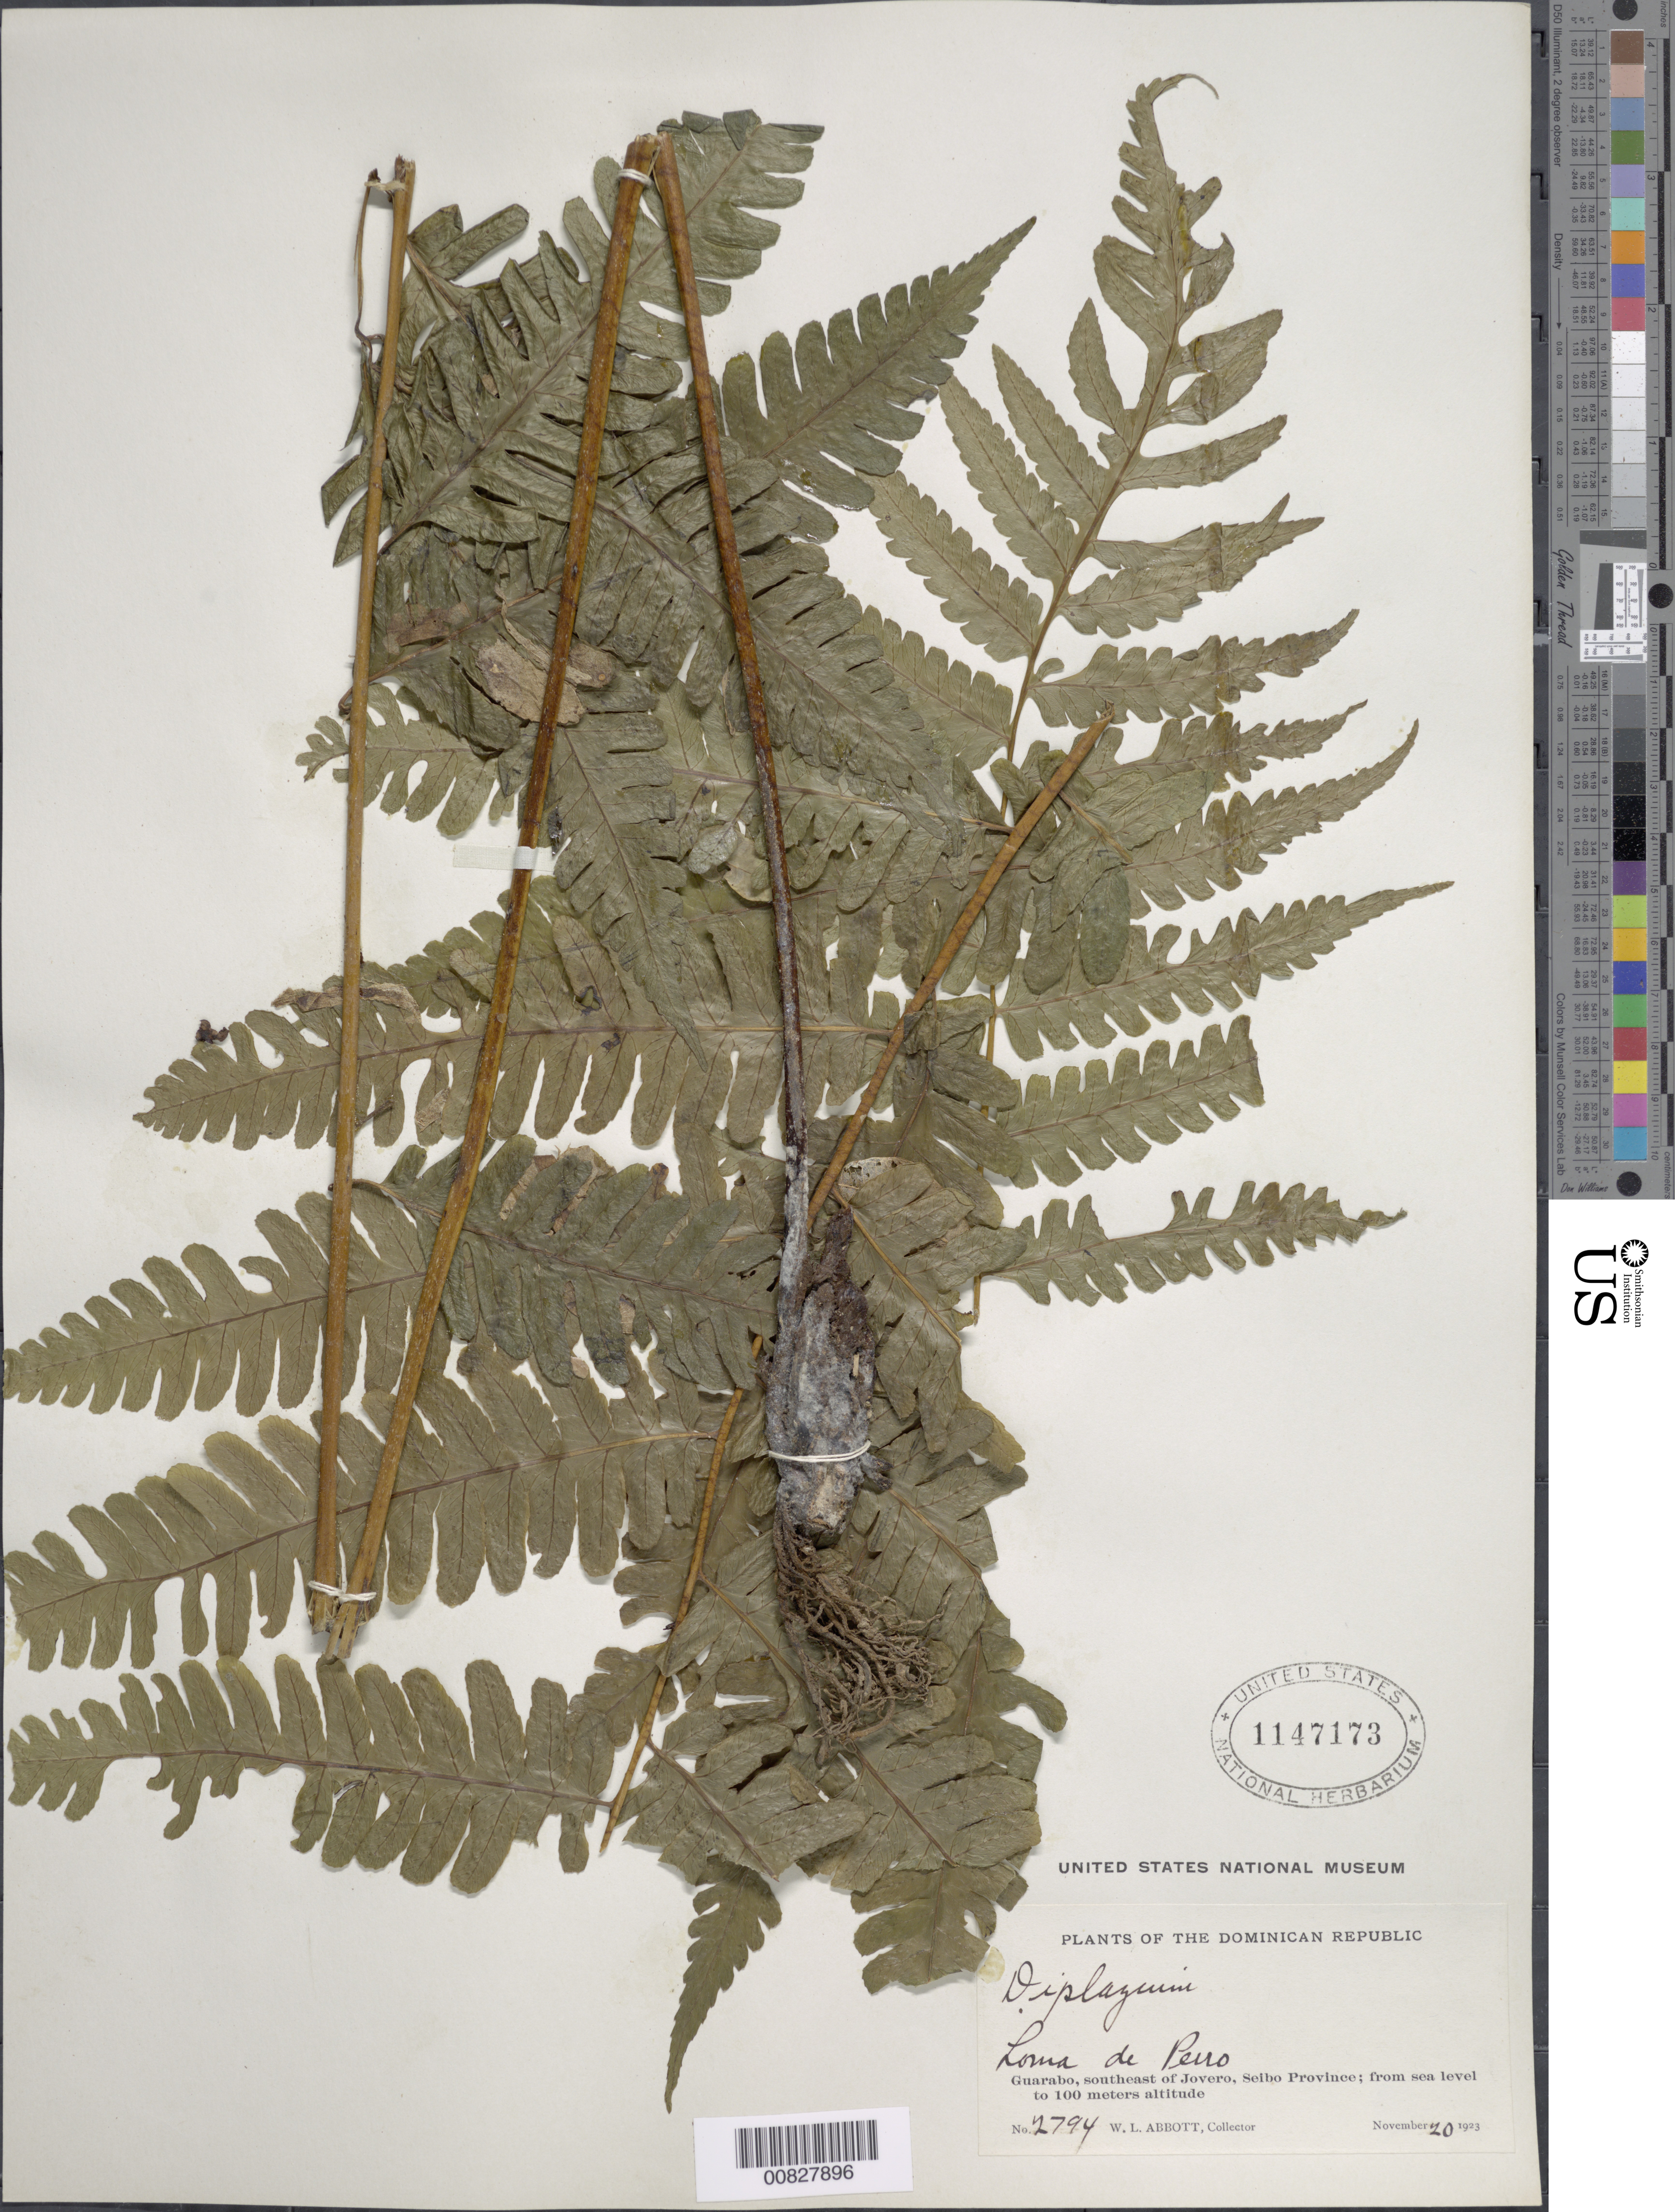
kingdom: Plantae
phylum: Tracheophyta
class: Polypodiopsida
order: Polypodiales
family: Athyriaceae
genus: Diplazium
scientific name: Diplazium sp.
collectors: W. L. Abbott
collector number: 2794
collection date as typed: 20 Nov 1923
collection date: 1923-11-20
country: Dominican Republic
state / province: El Seibo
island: Hispaniola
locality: Guarabo, SE of Jovero, Loma de Perro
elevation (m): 0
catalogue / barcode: US 1147173